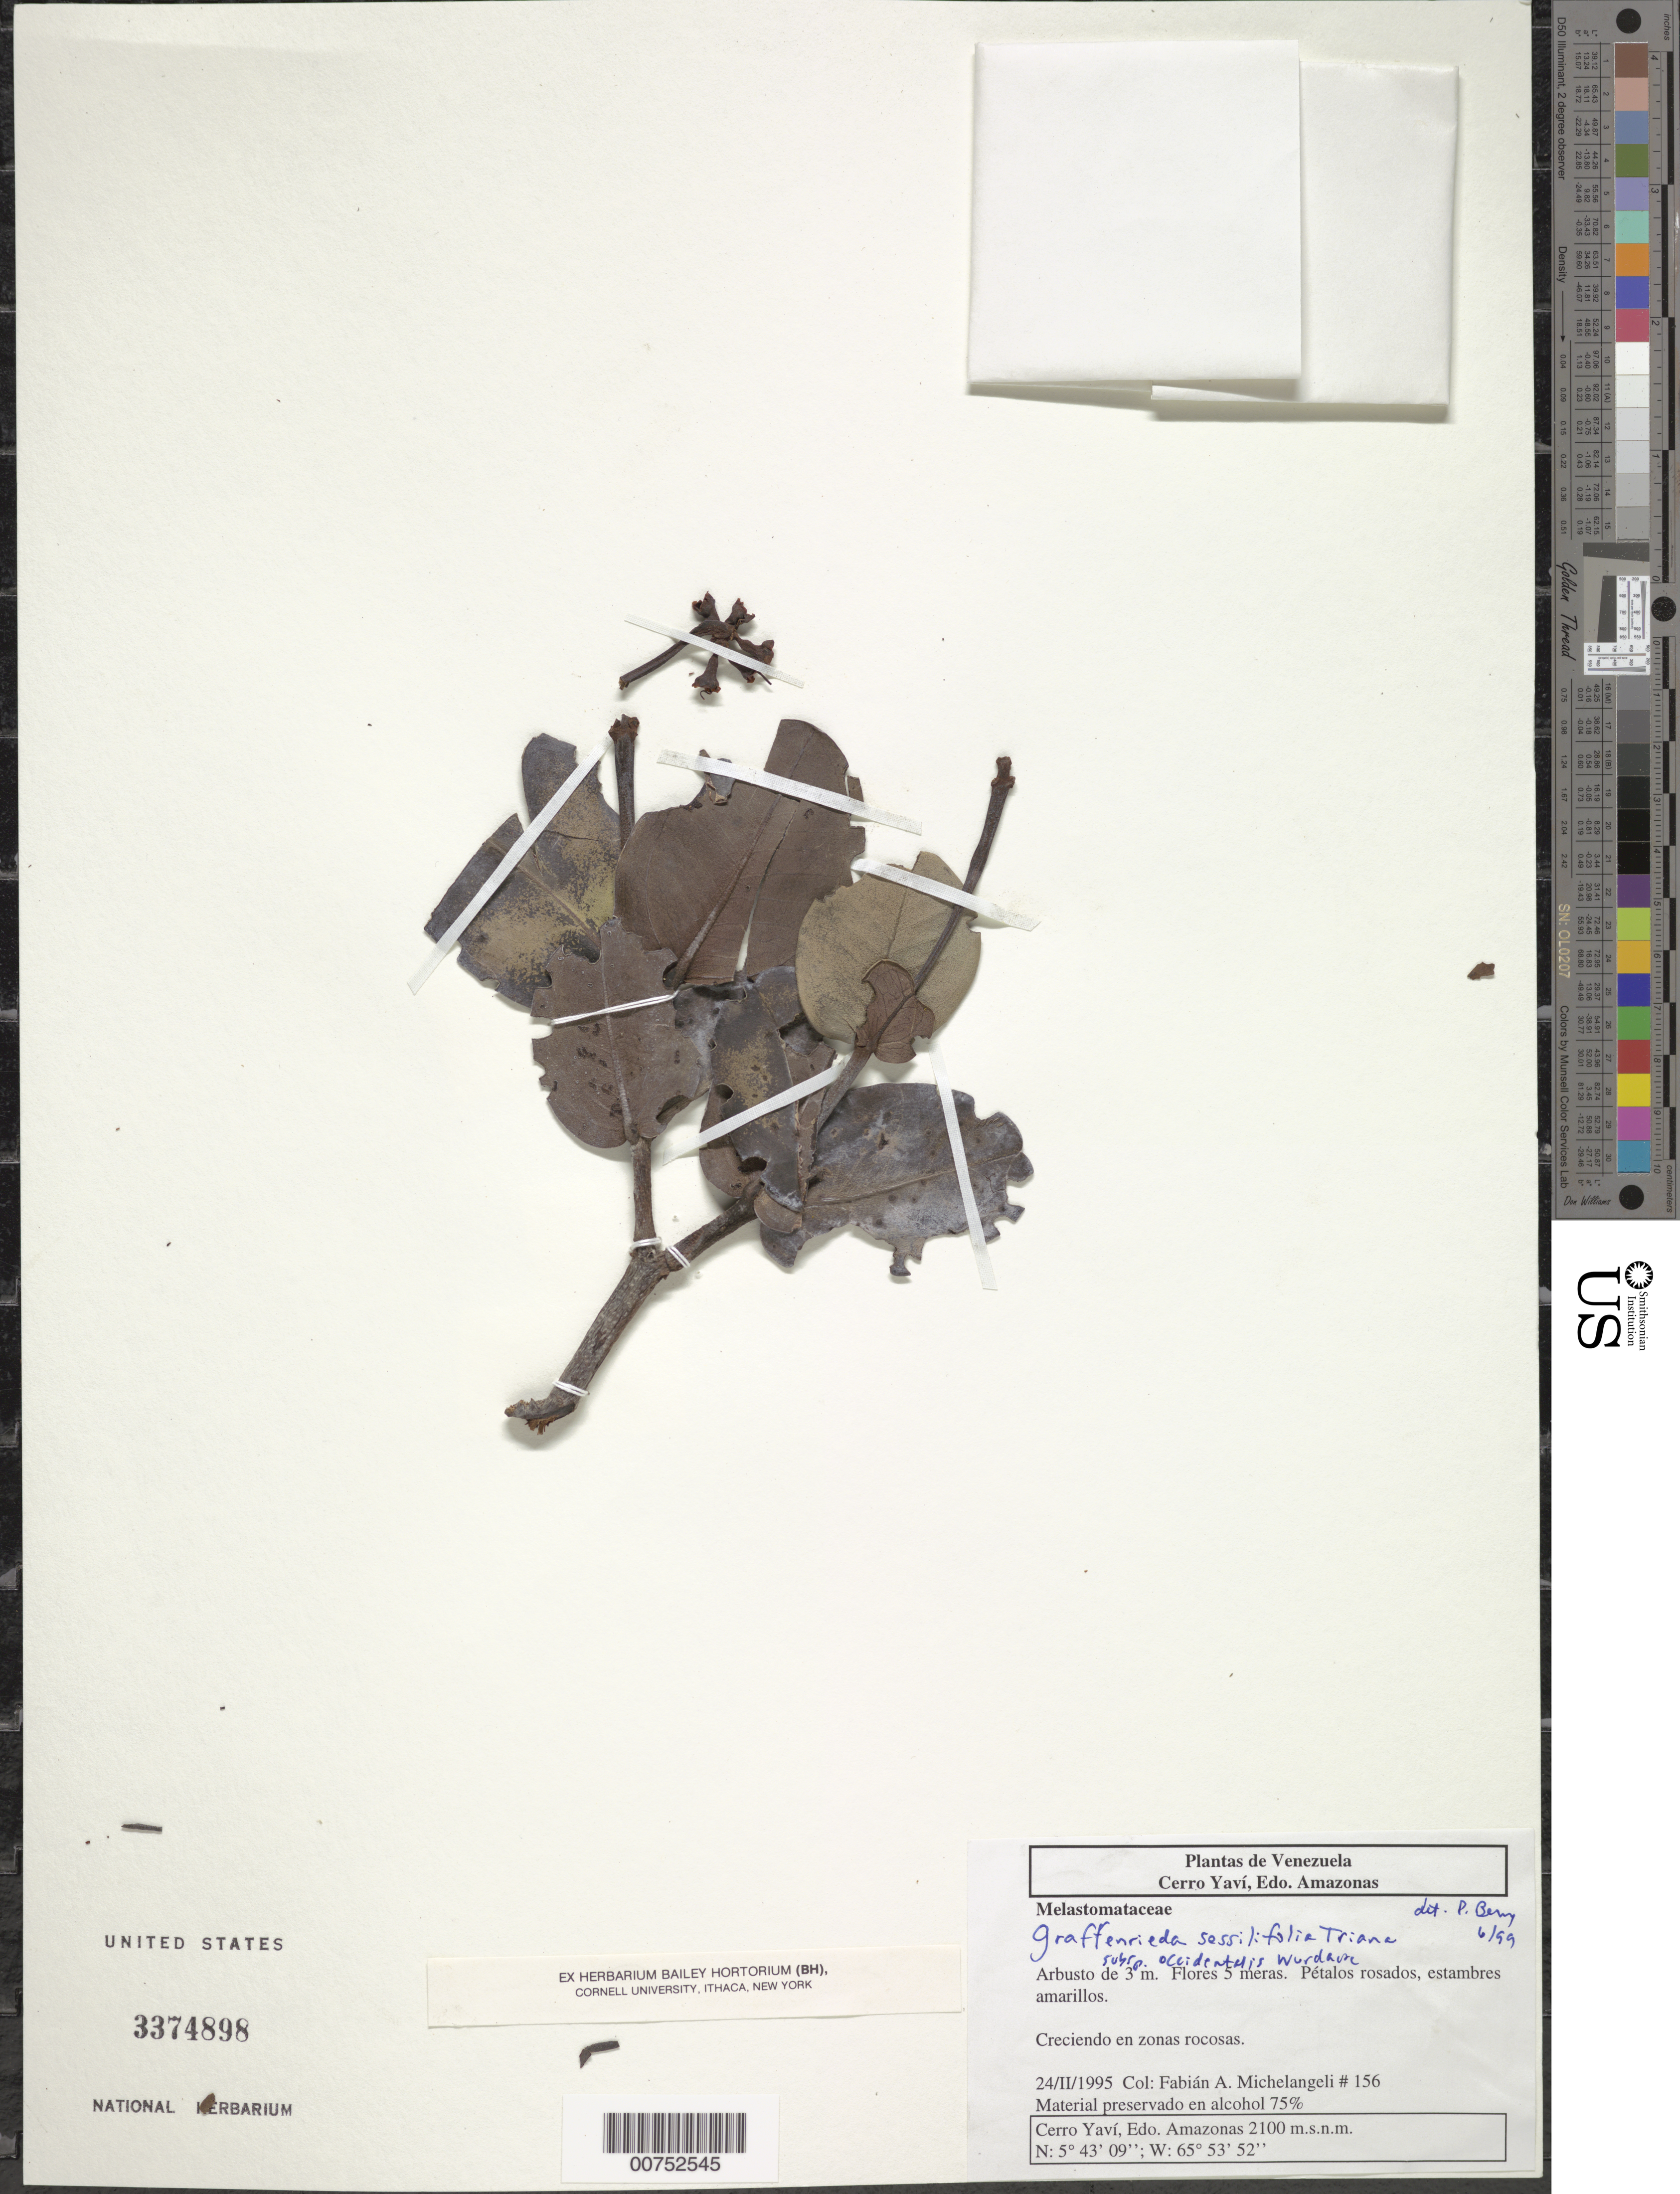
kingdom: Plantae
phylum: Tracheophyta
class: Magnoliopsida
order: Myrtales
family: Melastomataceae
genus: Graffenrieda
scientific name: Graffenrieda sessilifolia subsp. occidentalis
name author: Wurdack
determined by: Berry, P. E., (WIS), University of Wisconsin - Madison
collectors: F. A. Michelangeli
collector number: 156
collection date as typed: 24-Feb-95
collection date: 1995-02-24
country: Venezuela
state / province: Amazonas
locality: Cerro Yaví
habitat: Growing in rocky areas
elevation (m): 2100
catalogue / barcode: US 3374898